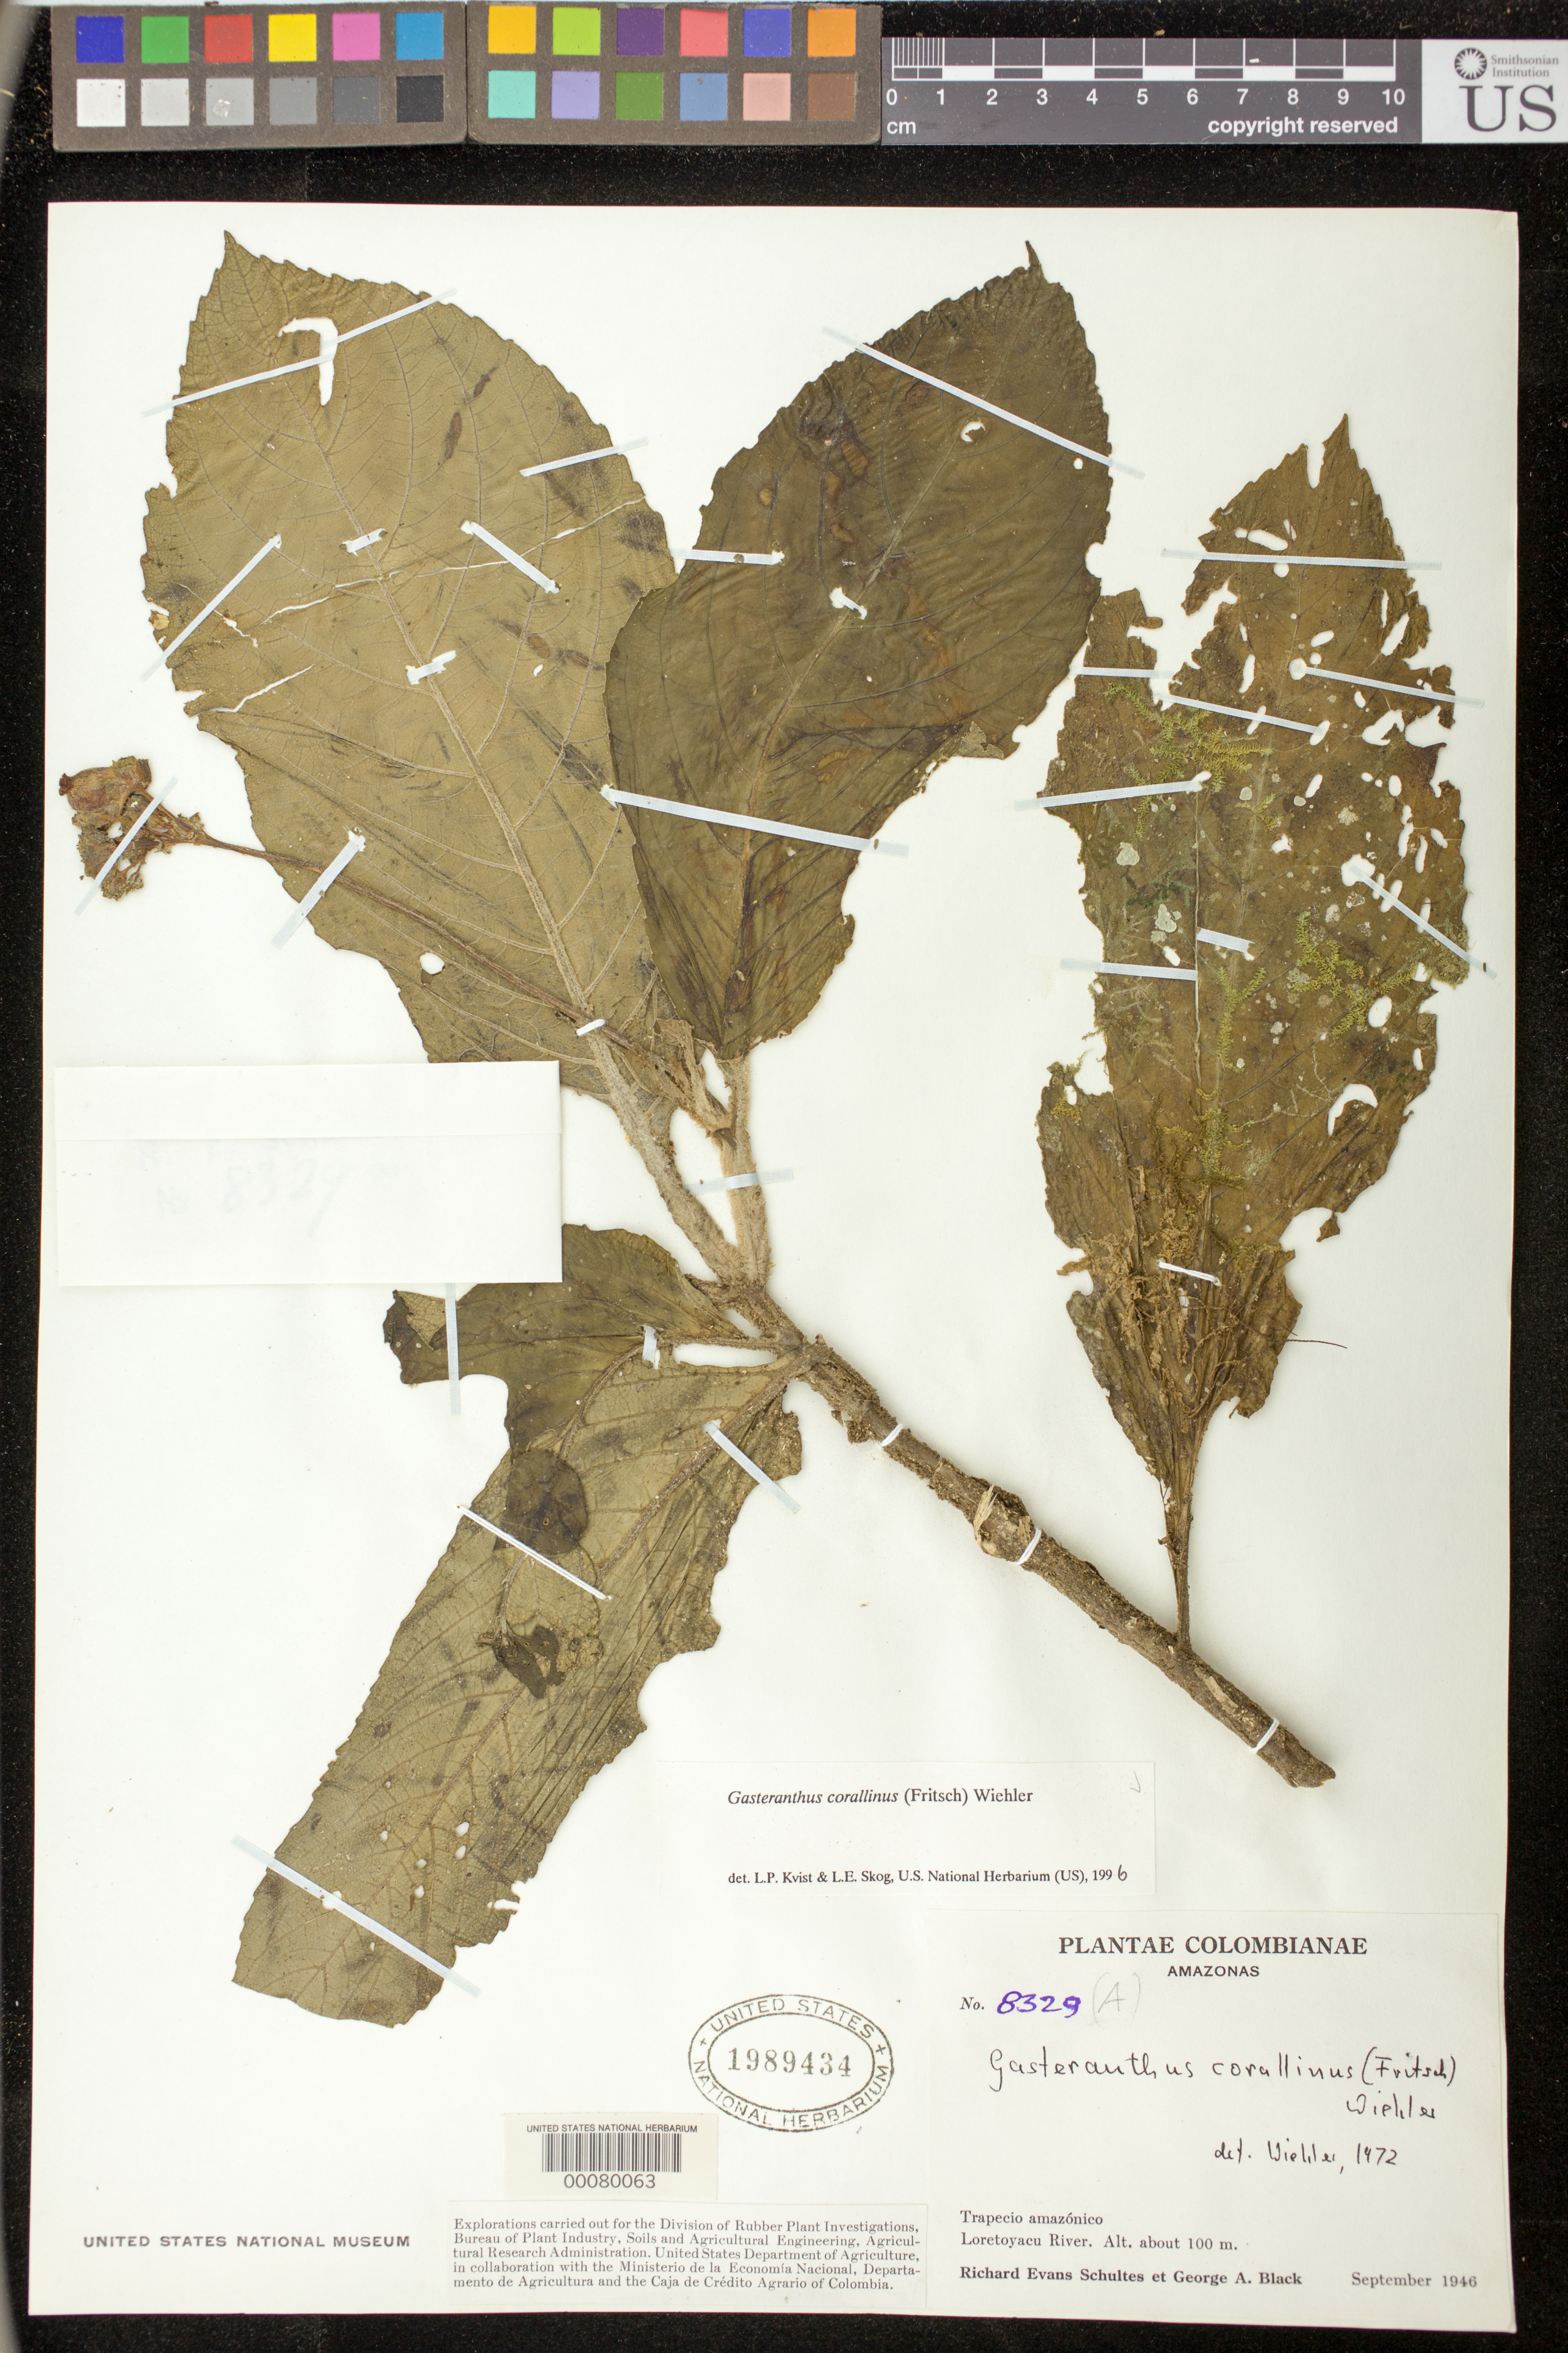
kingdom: Plantae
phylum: Tracheophyta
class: Magnoliopsida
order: Lamiales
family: Gesneriaceae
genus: Gasteranthus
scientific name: Gasteranthus corallinus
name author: (Fritsch) Wiehler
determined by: Skog, Laurence E.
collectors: R. E. Schultes & G. A. Black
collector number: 8329 A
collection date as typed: Sep 1946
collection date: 1946-09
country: Colombia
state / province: Amazônas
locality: Trapecio Amazónico, Loretoyacu River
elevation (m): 100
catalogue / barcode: US 1989434